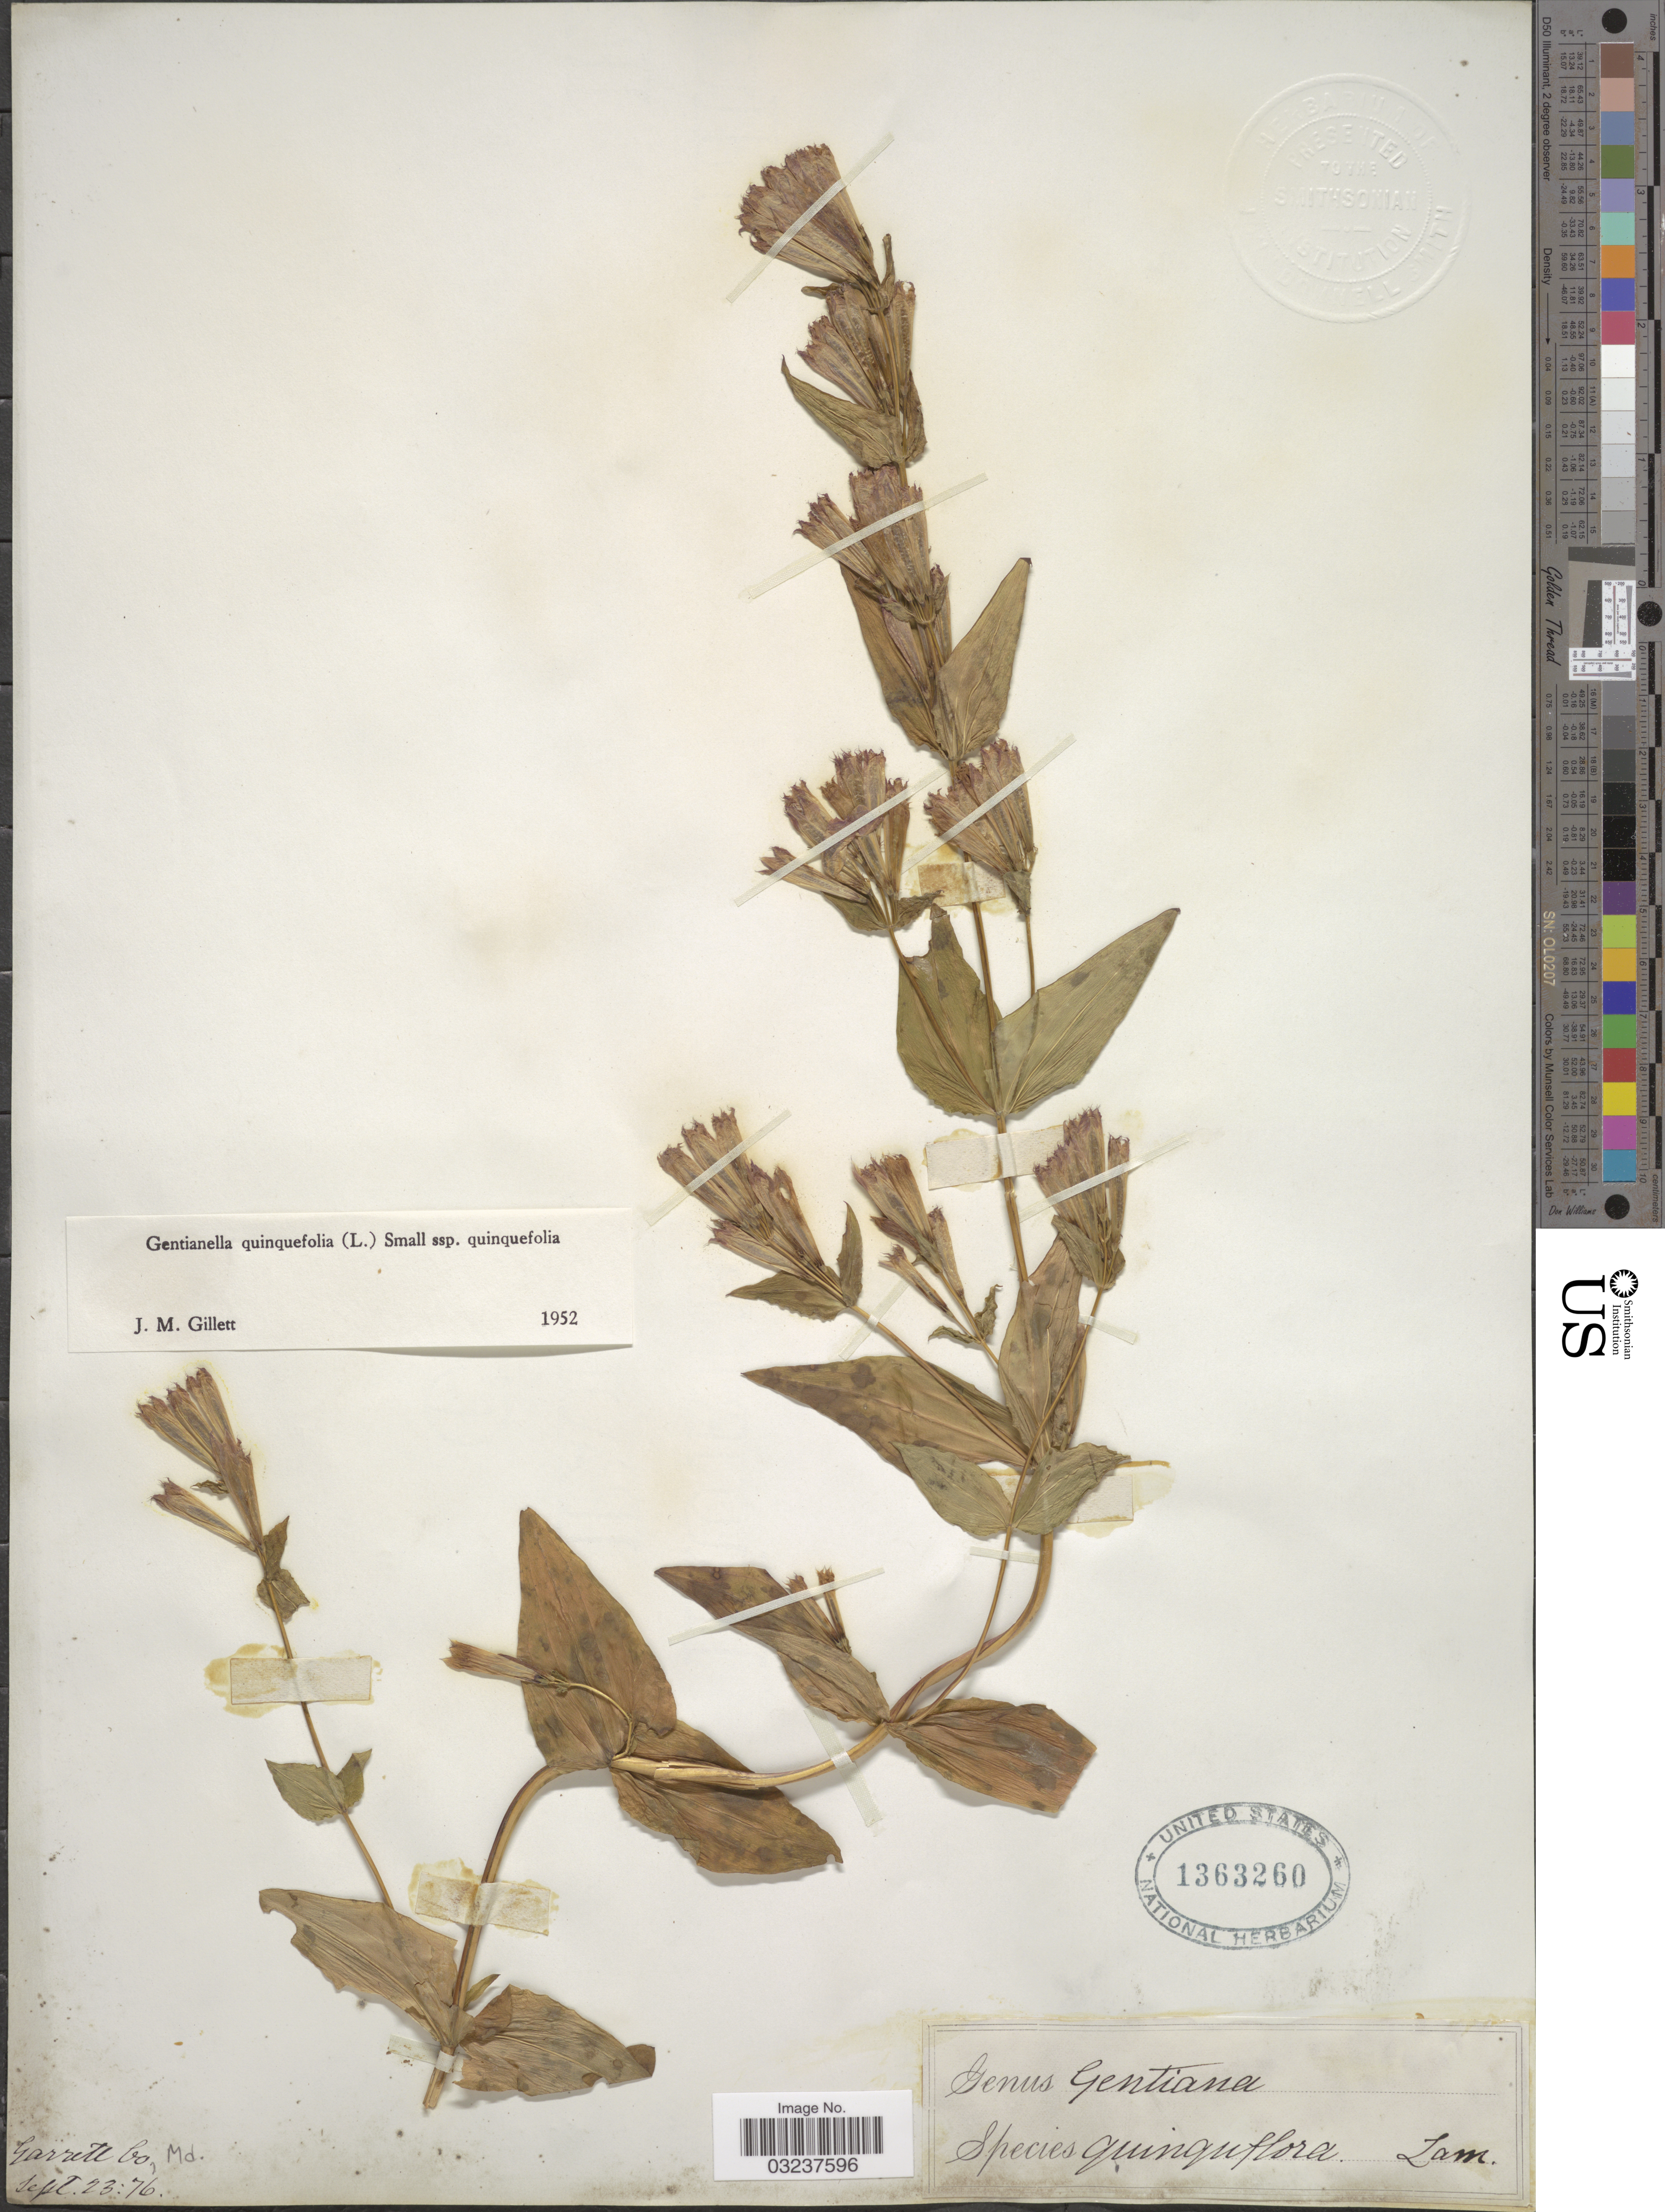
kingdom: Plantae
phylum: Tracheophyta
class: Magnoliopsida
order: Gentianales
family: Gentianaceae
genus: Gentianella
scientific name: Gentianella quinquefolia subsp. quinquefolia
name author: (L.) Small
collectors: ex Herb. John Donnell Smith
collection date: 1876-09-23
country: United States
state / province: Maryland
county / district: Garrett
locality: Garrett Co.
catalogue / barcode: US 1363260